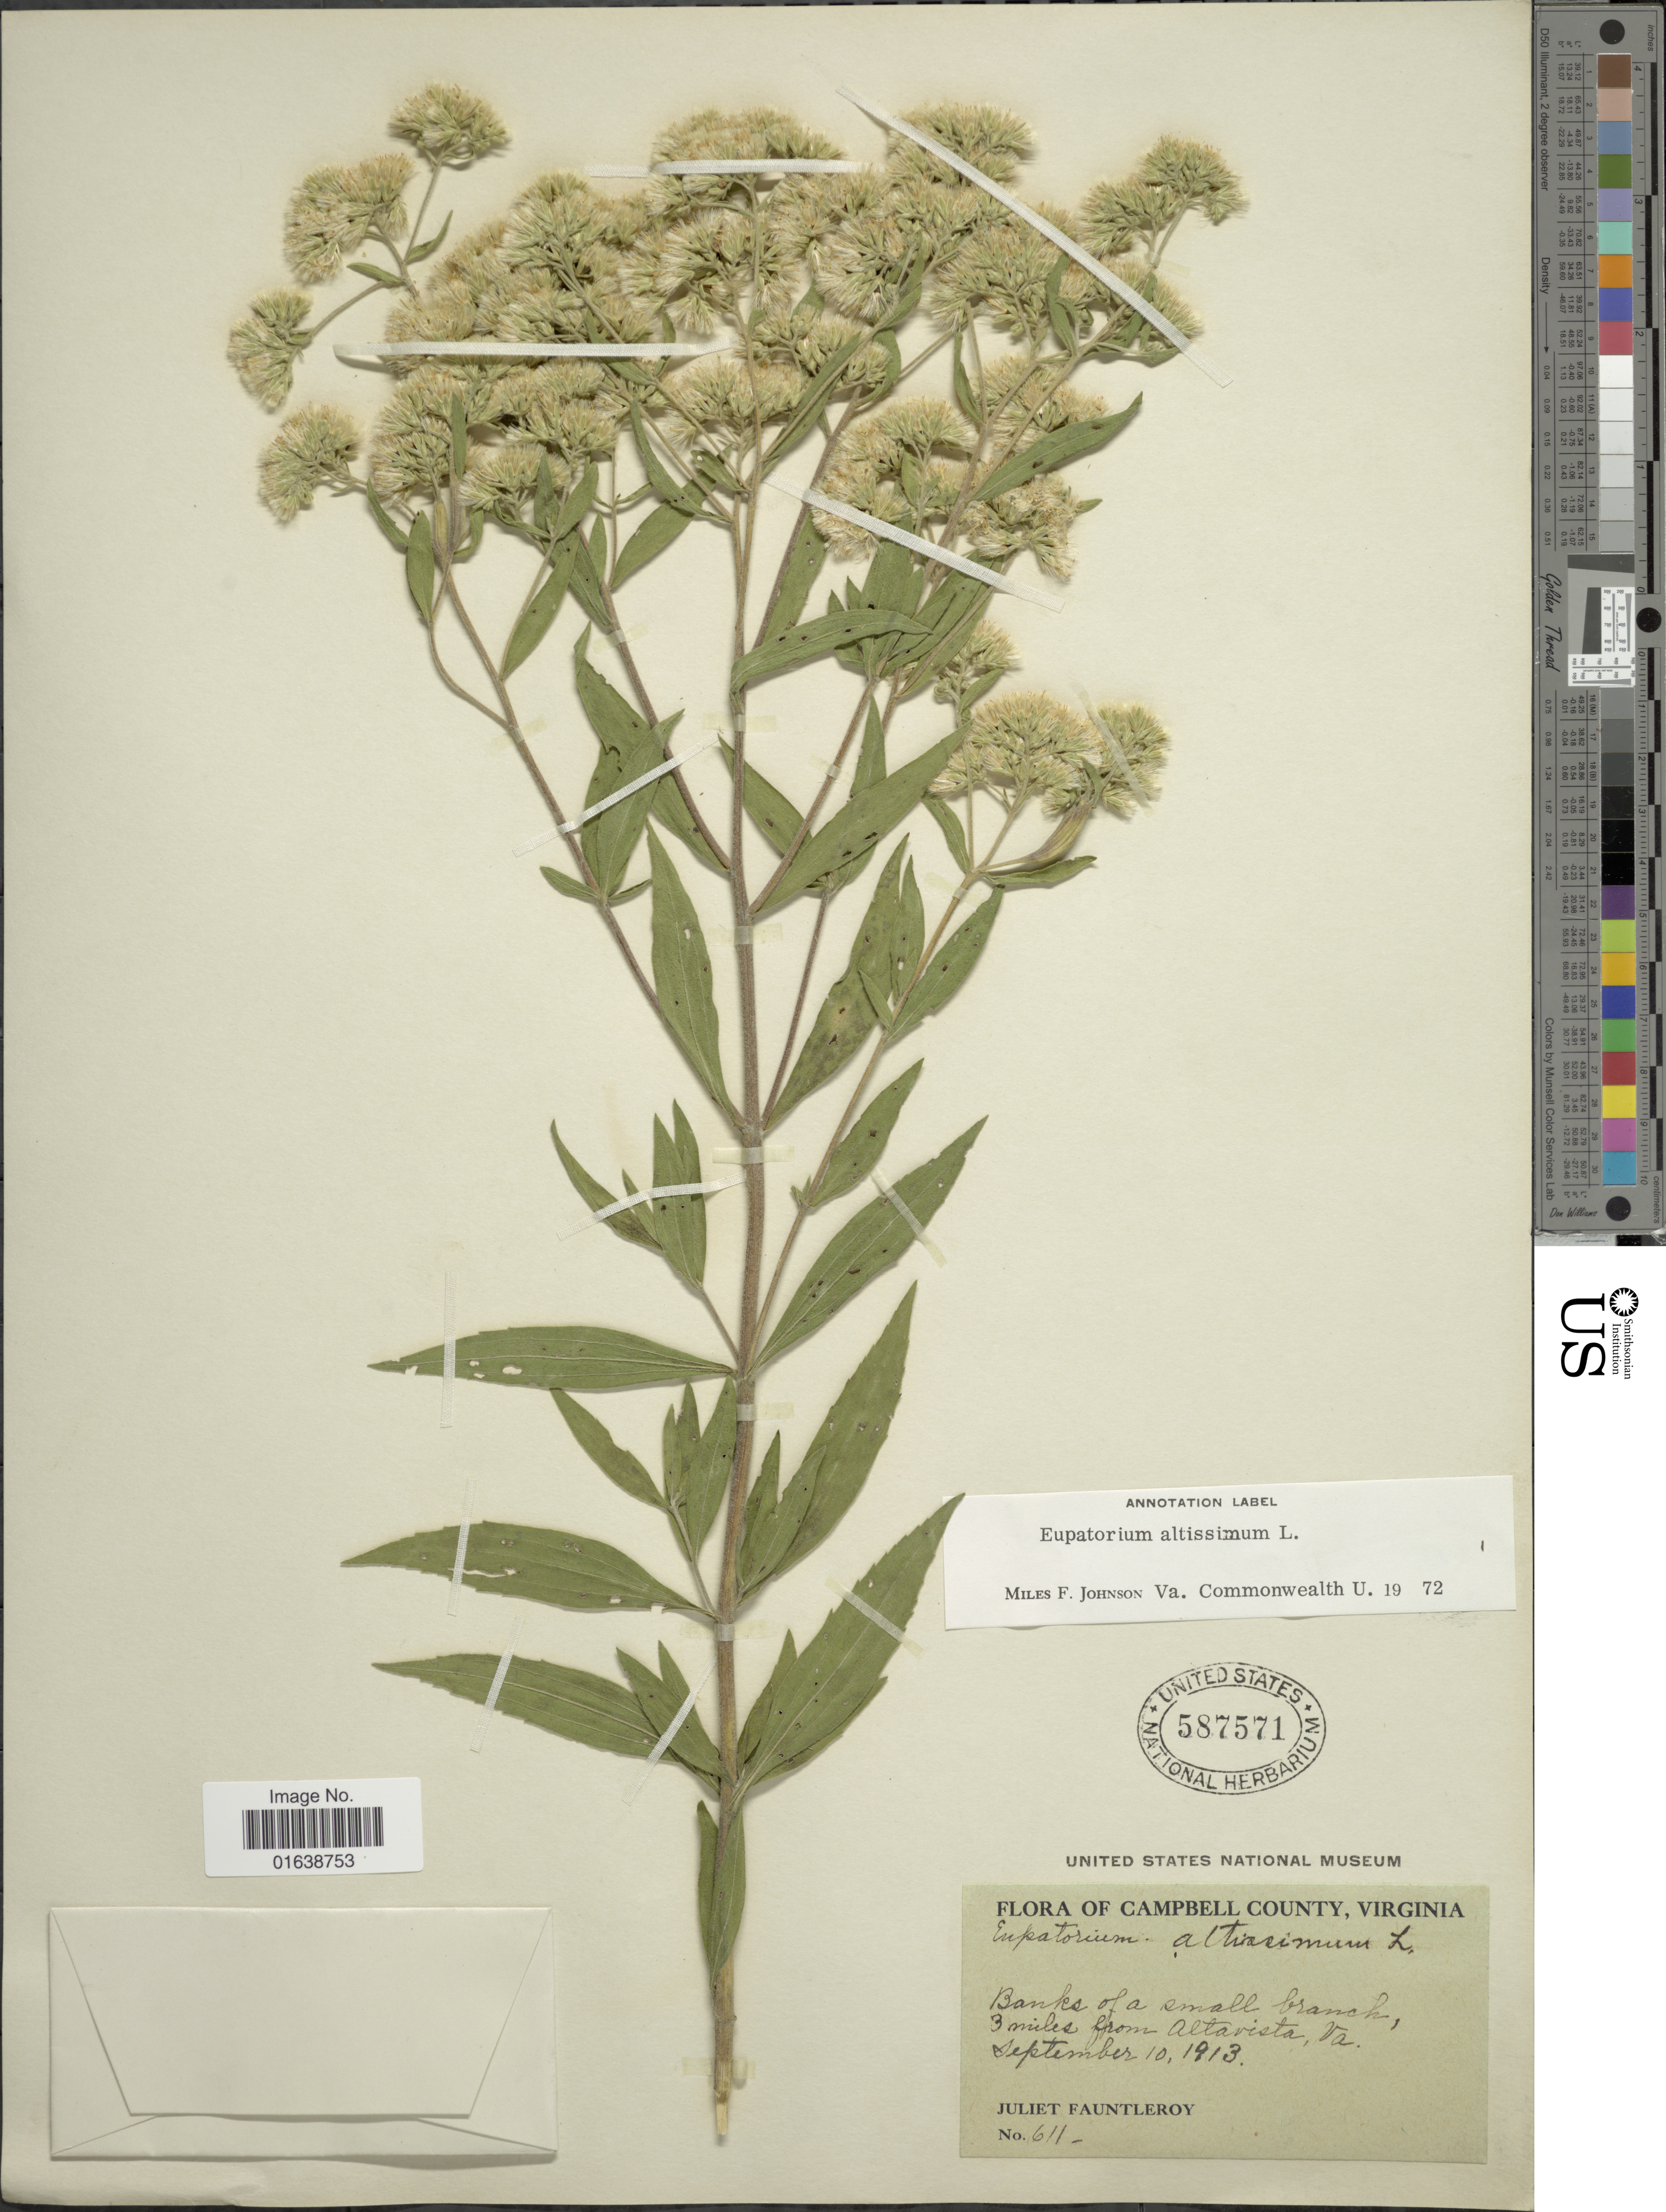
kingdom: Plantae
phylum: Tracheophyta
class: Magnoliopsida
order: Asterales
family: Asteraceae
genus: Eupatorium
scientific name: Eupatorium altissimum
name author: L.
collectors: J. Fauntleroy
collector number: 611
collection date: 1913-09-10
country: United States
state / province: Virginia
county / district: Campbell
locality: Campbell County,Virginia. Banks of a small branch, 3 miles from Altavista, Va.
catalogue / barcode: US 587571